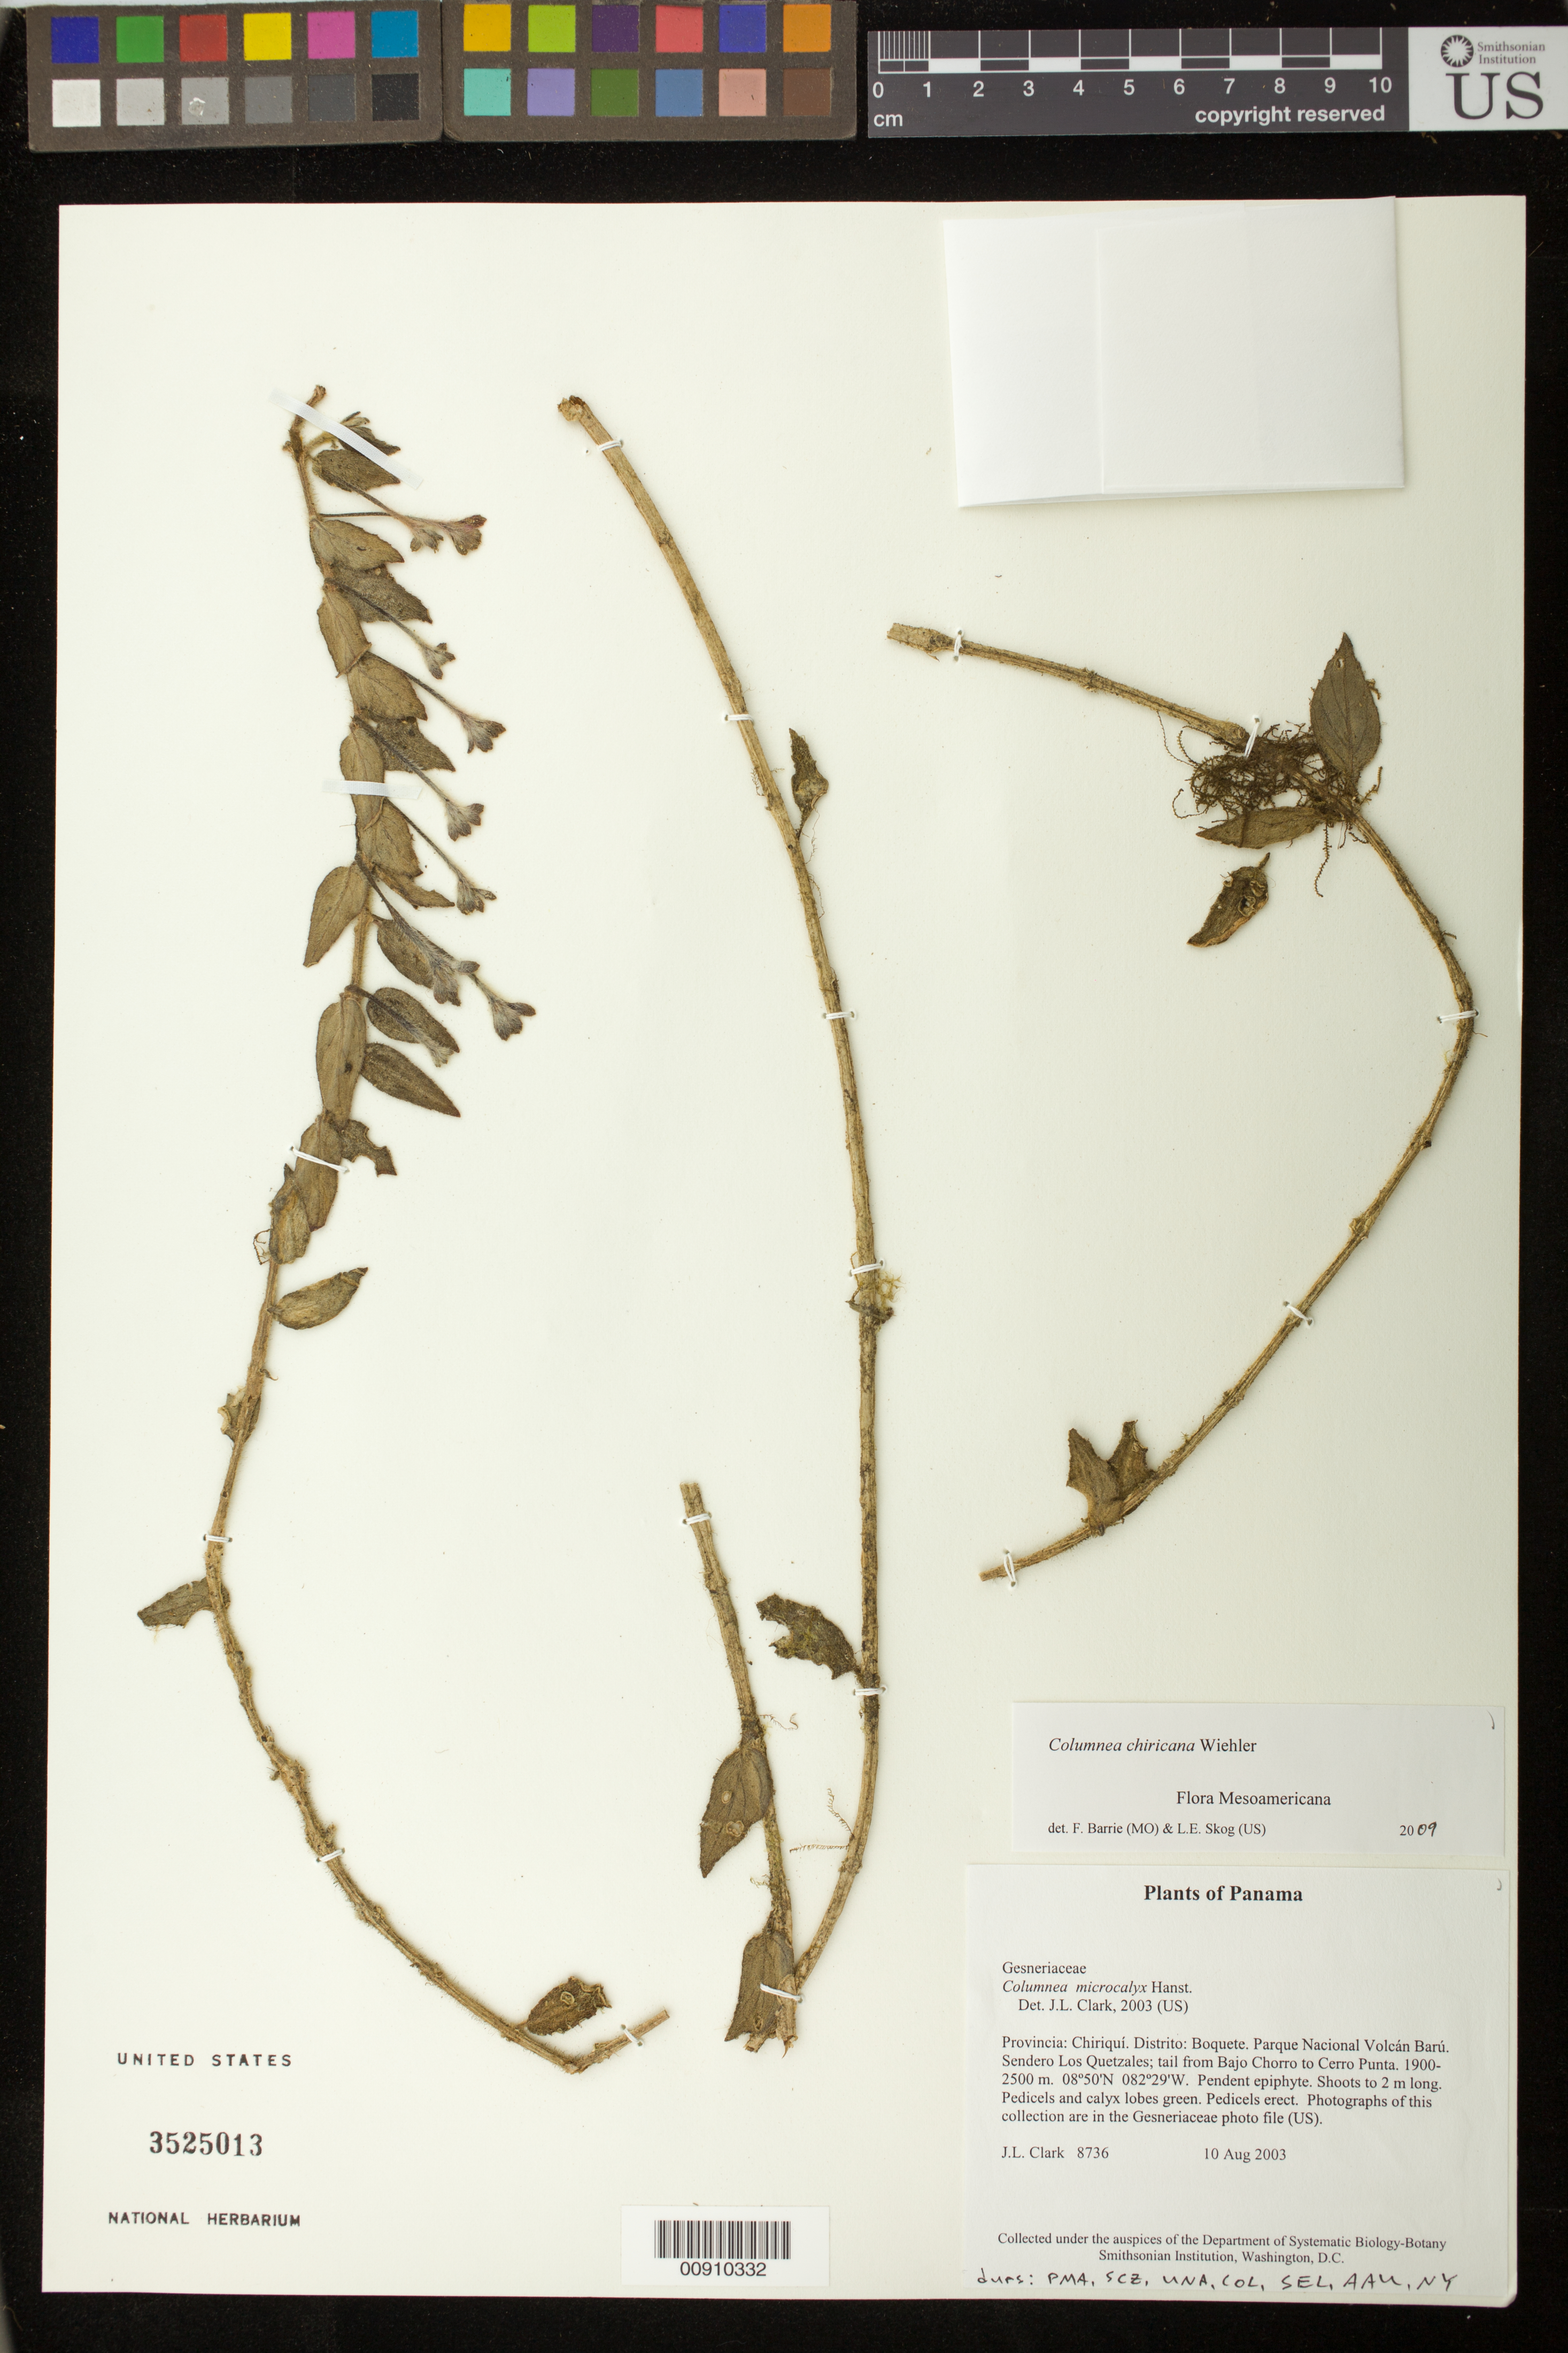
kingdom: Plantae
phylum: Tracheophyta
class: Magnoliopsida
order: Lamiales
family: Gesneriaceae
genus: Columnea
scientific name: Columnea chiricana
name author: Wiehler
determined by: Barrie, F. R.; Skog, Laurence E.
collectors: J. L. Clark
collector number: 8736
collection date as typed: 10 Aug 2003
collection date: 2003-08-10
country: Panama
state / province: Chiriquí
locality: Boquete. Parque Nacional Volcán Barú. Sendero Los Quetzales; tail from Bajo Chorro to Cerro Punta.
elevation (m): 1900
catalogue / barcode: US 3525013